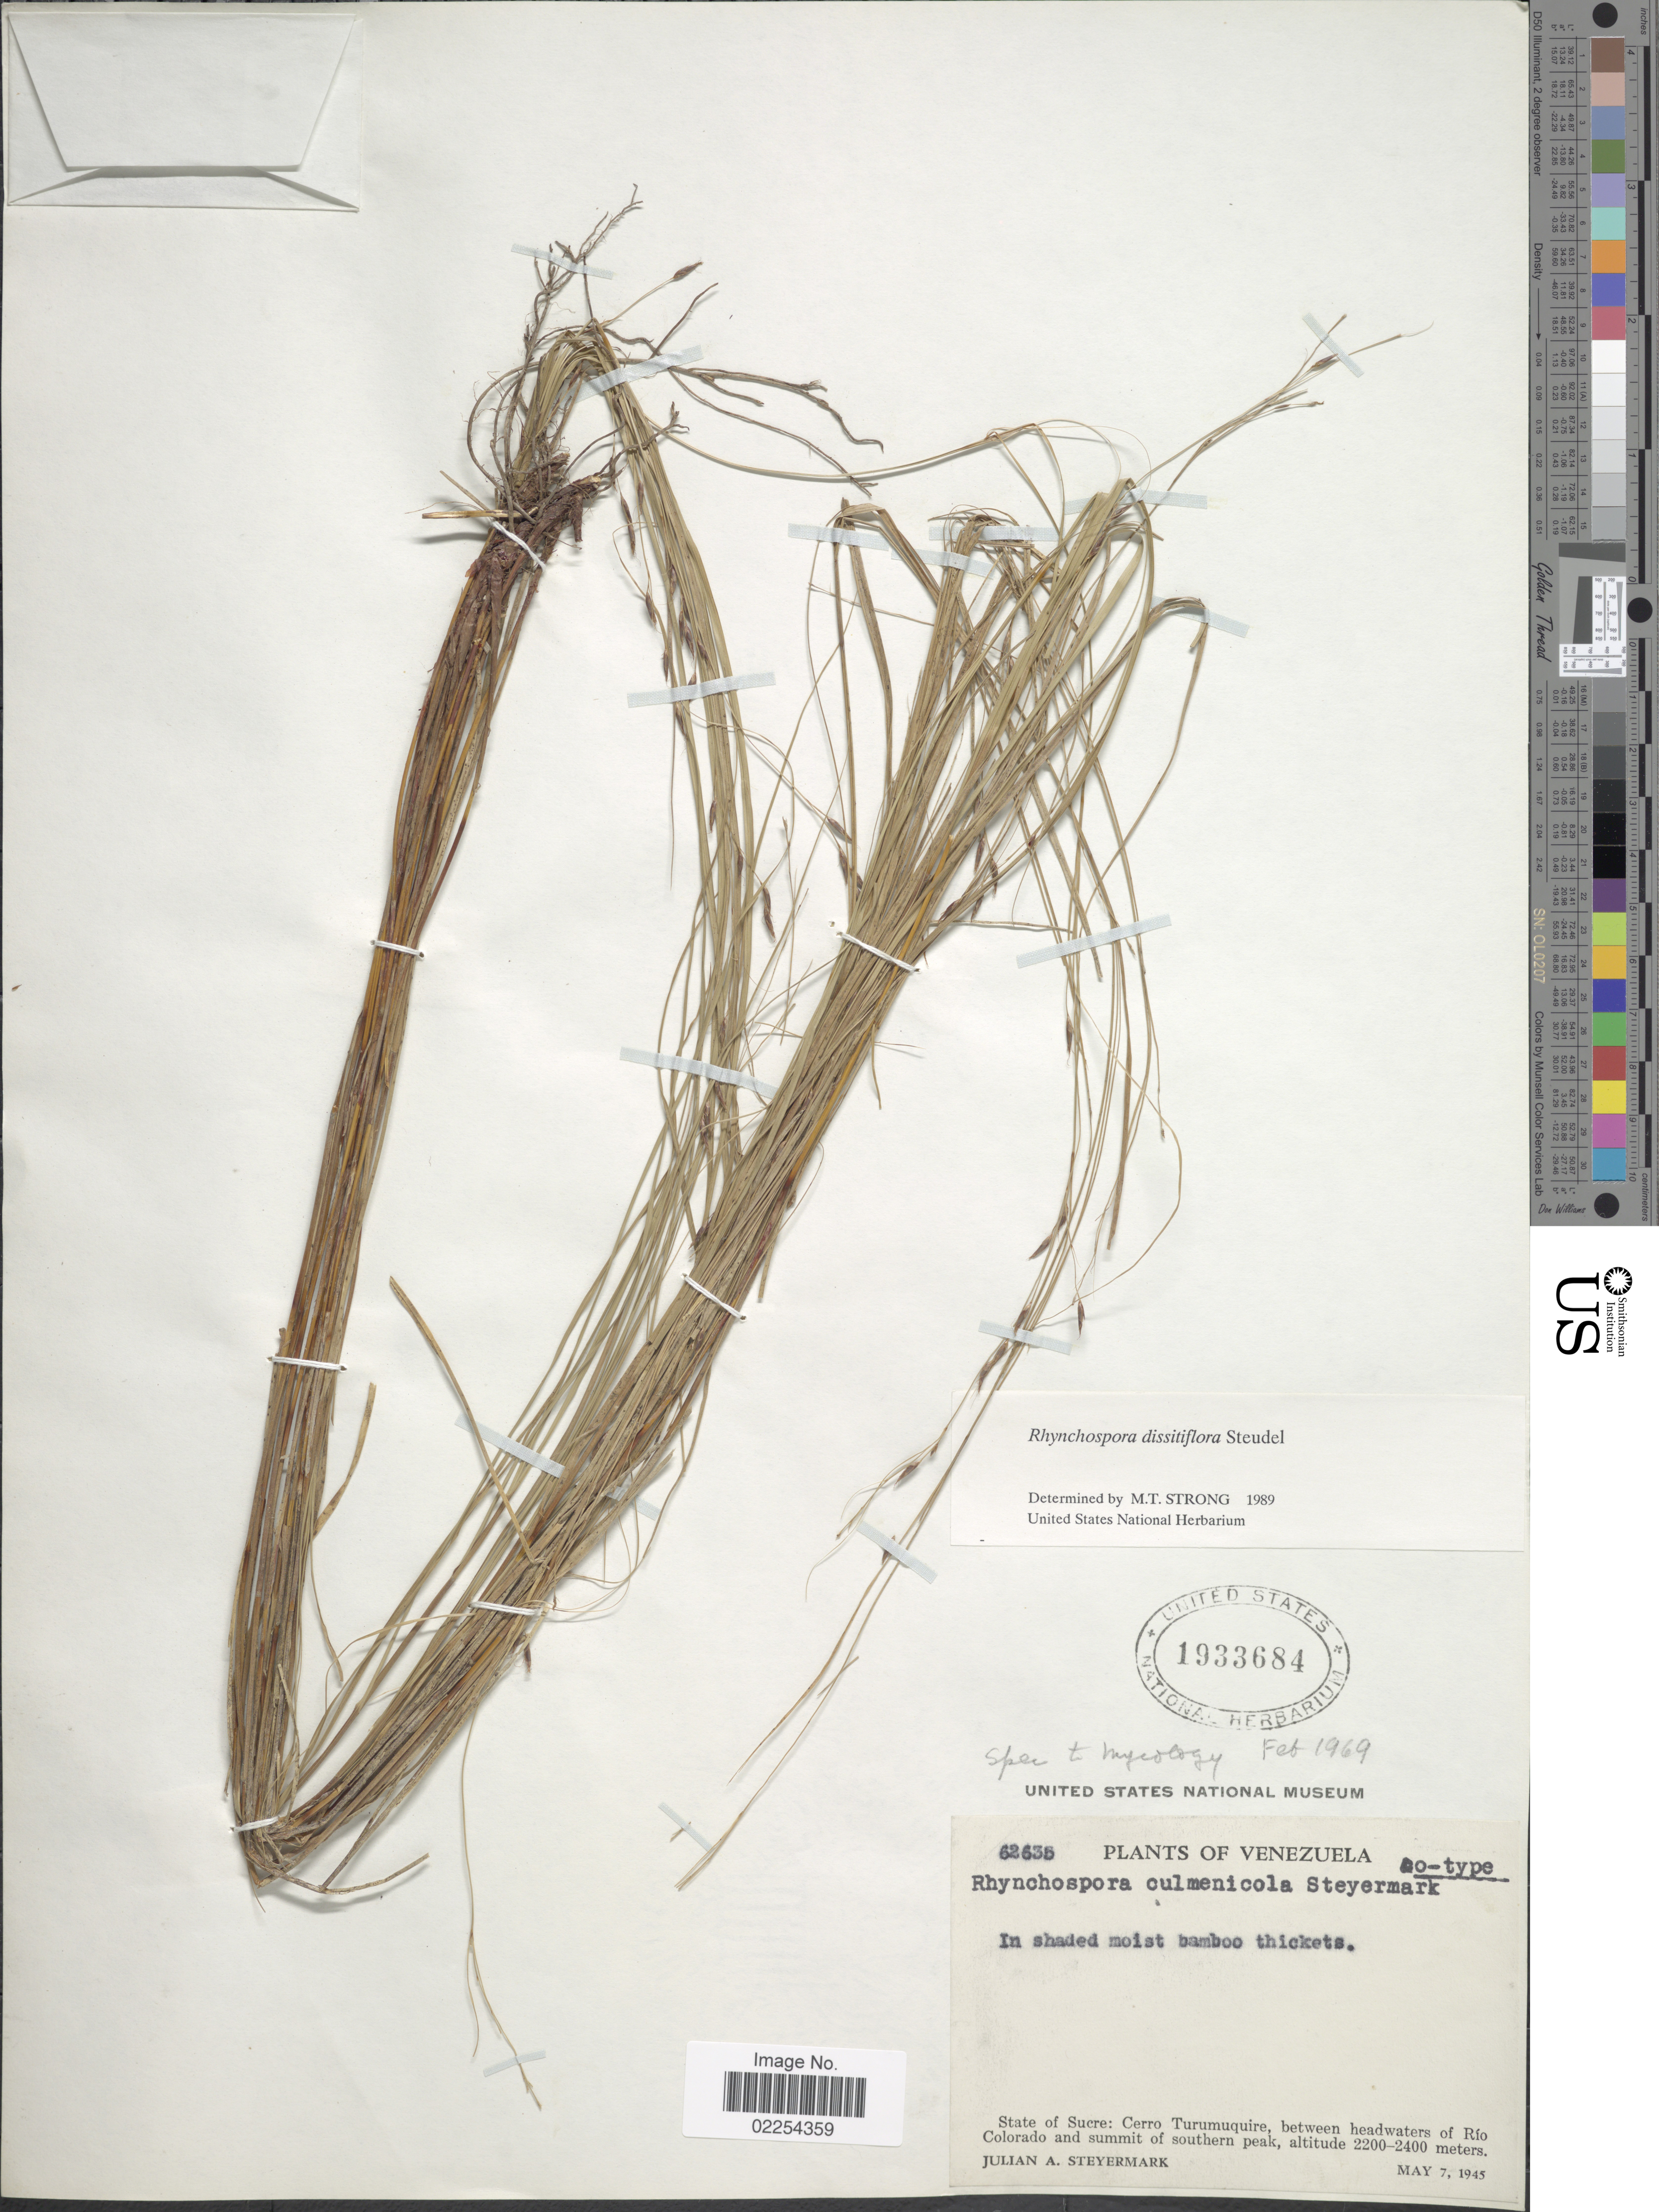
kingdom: Plantae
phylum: Tracheophyta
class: Liliopsida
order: Poales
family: Cyperaceae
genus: Rhynchospora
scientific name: Rhynchospora dissitiflora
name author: Steud. ex Boeckeler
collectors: J. Steyermark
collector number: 62635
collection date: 1945-05-07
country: Venezuela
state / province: Sucre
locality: In shaded moist bamboo thickets, Cerro Trumuquire, between headwaters of Río Colorado and summit of southern peak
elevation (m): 2200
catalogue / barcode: US 1933684